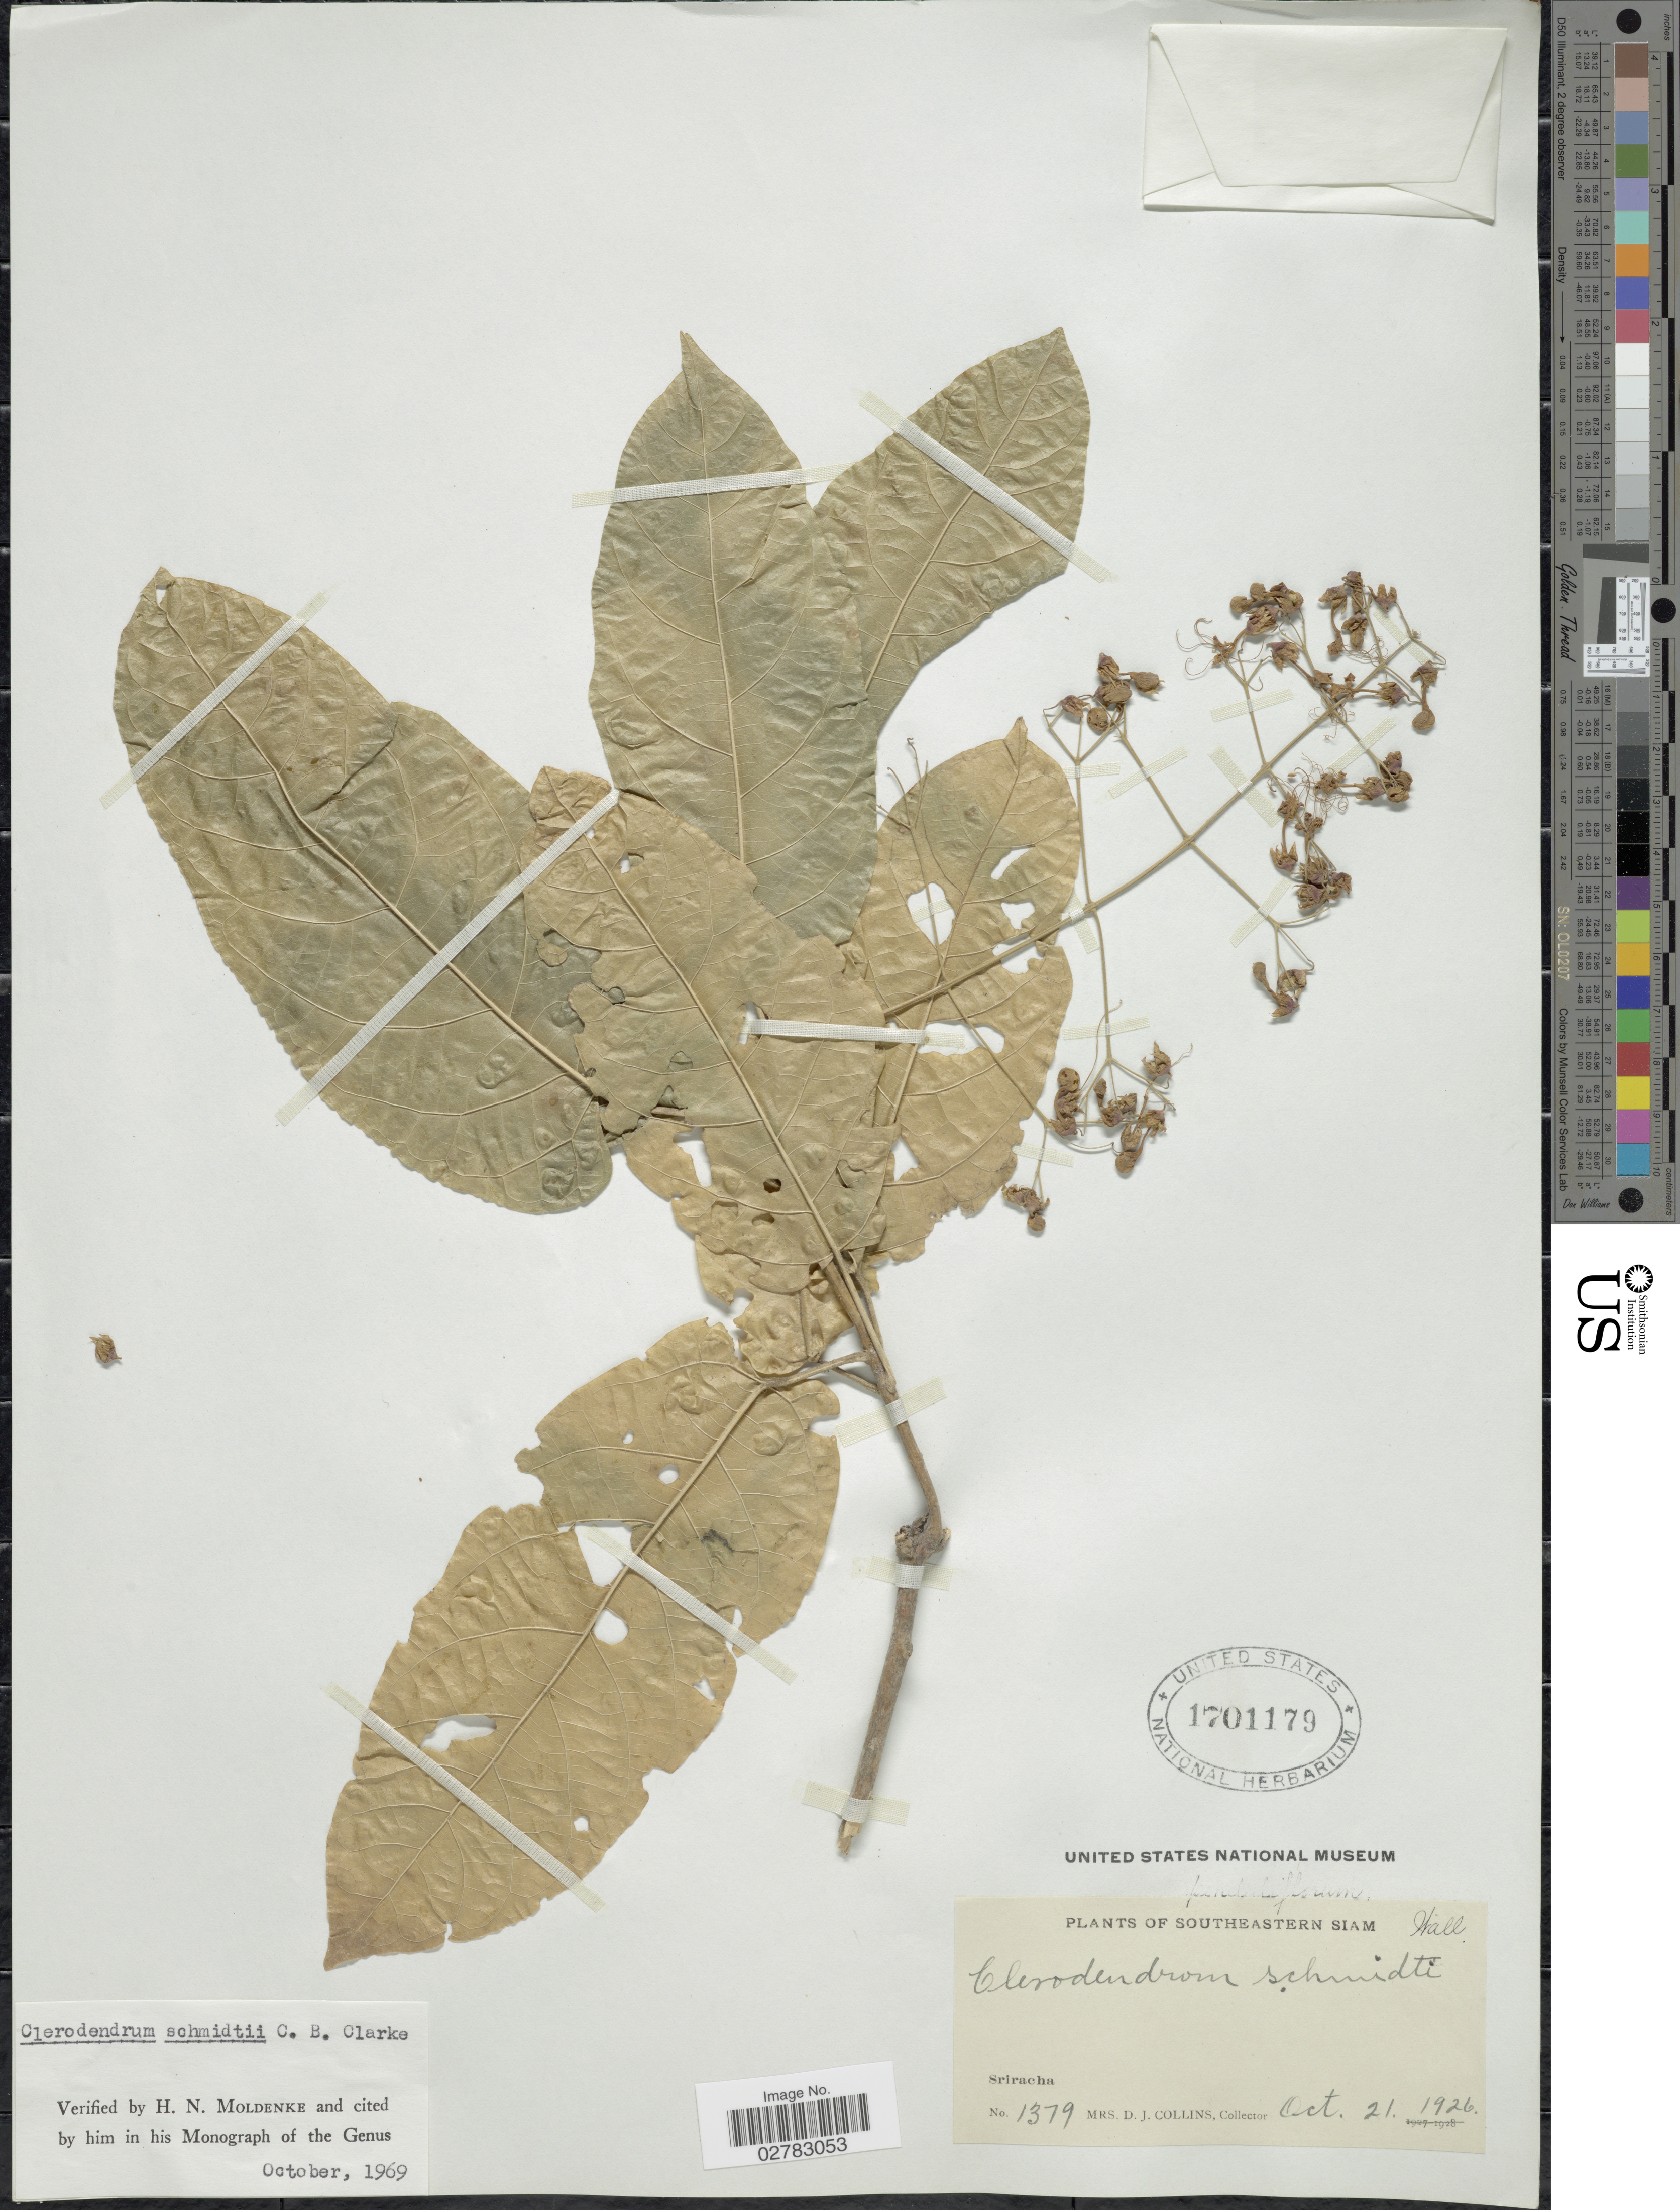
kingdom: Plantae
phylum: Tracheophyta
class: Magnoliopsida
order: Lamiales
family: Lamiaceae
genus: Clerodendrum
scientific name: Clerodendrum schmidtii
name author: C.B. Clarke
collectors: Mrs. D. J. Collins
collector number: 1379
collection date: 1926-10-21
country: Thailand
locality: Southeastern Siam. Sriracha.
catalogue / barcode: US 1701179